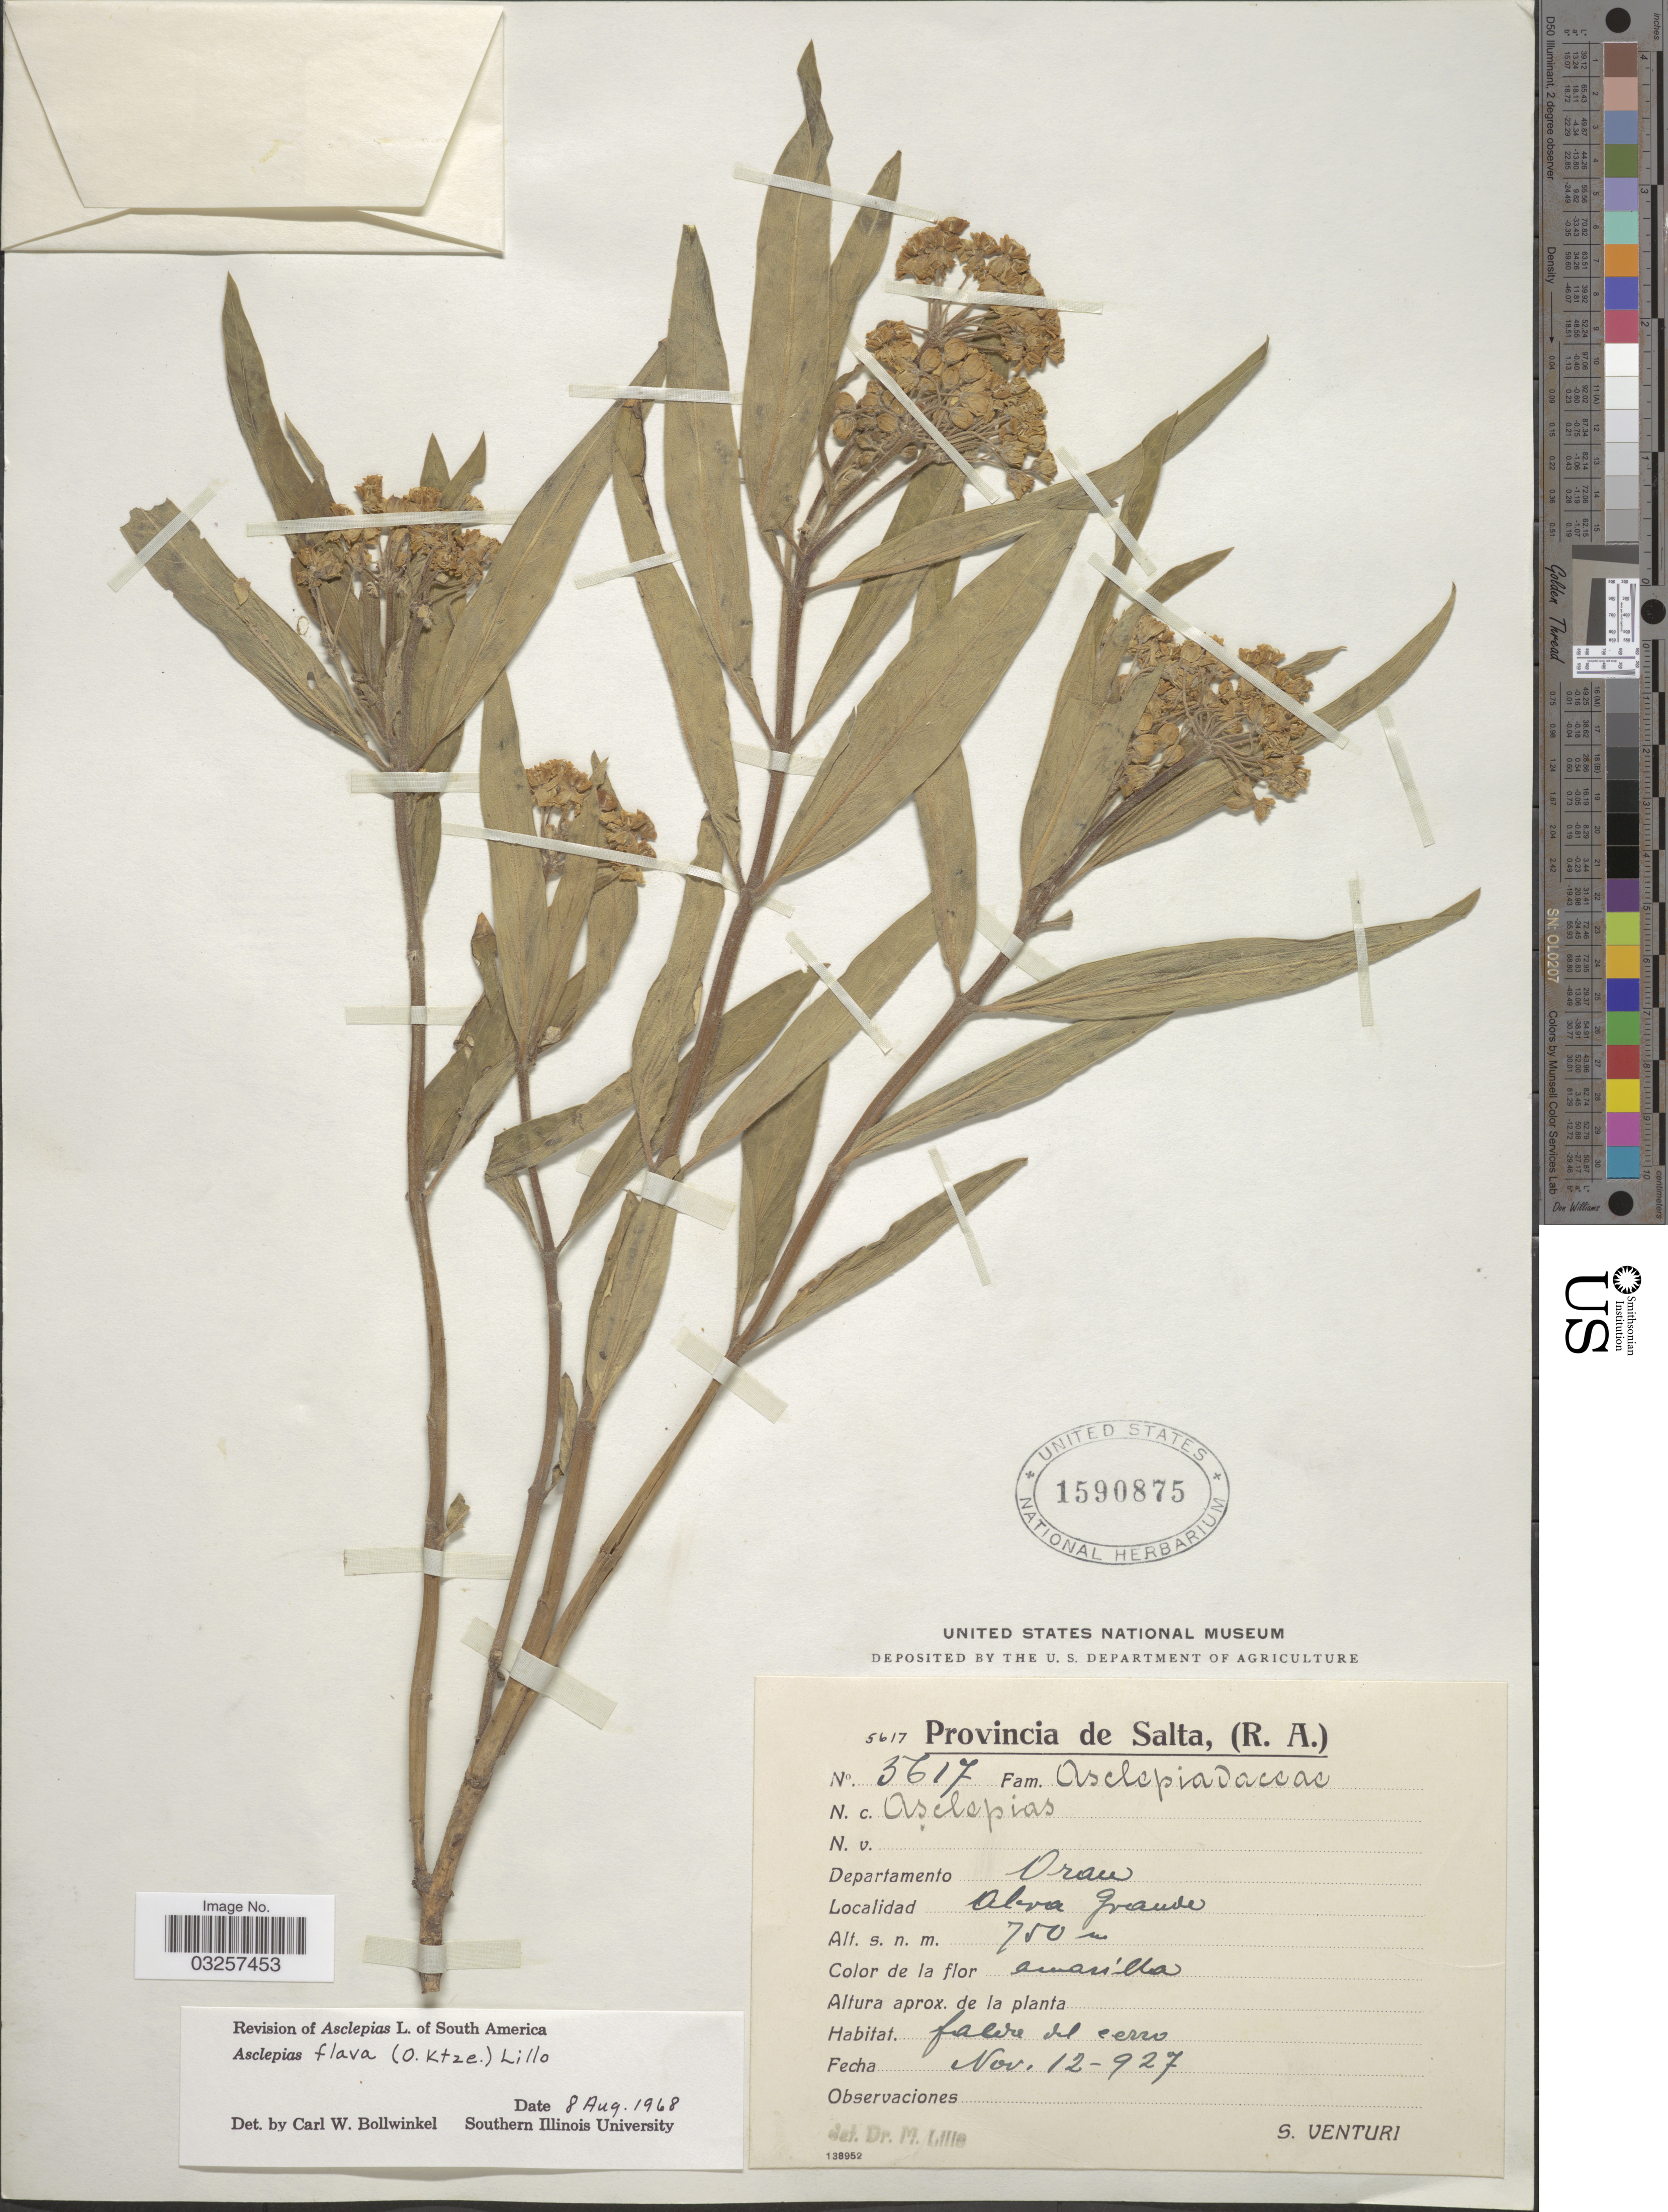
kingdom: Plantae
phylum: Tracheophyta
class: Magnoliopsida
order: Gentianales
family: Apocynaceae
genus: Asclepias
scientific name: Asclepias flava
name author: N.E. Br.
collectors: S. Venturi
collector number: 5617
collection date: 1927-11-12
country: Argentina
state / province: Salta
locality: Provincia de Salta. Departamento Oran. Abra Grande.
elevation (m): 750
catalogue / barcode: US 1590875